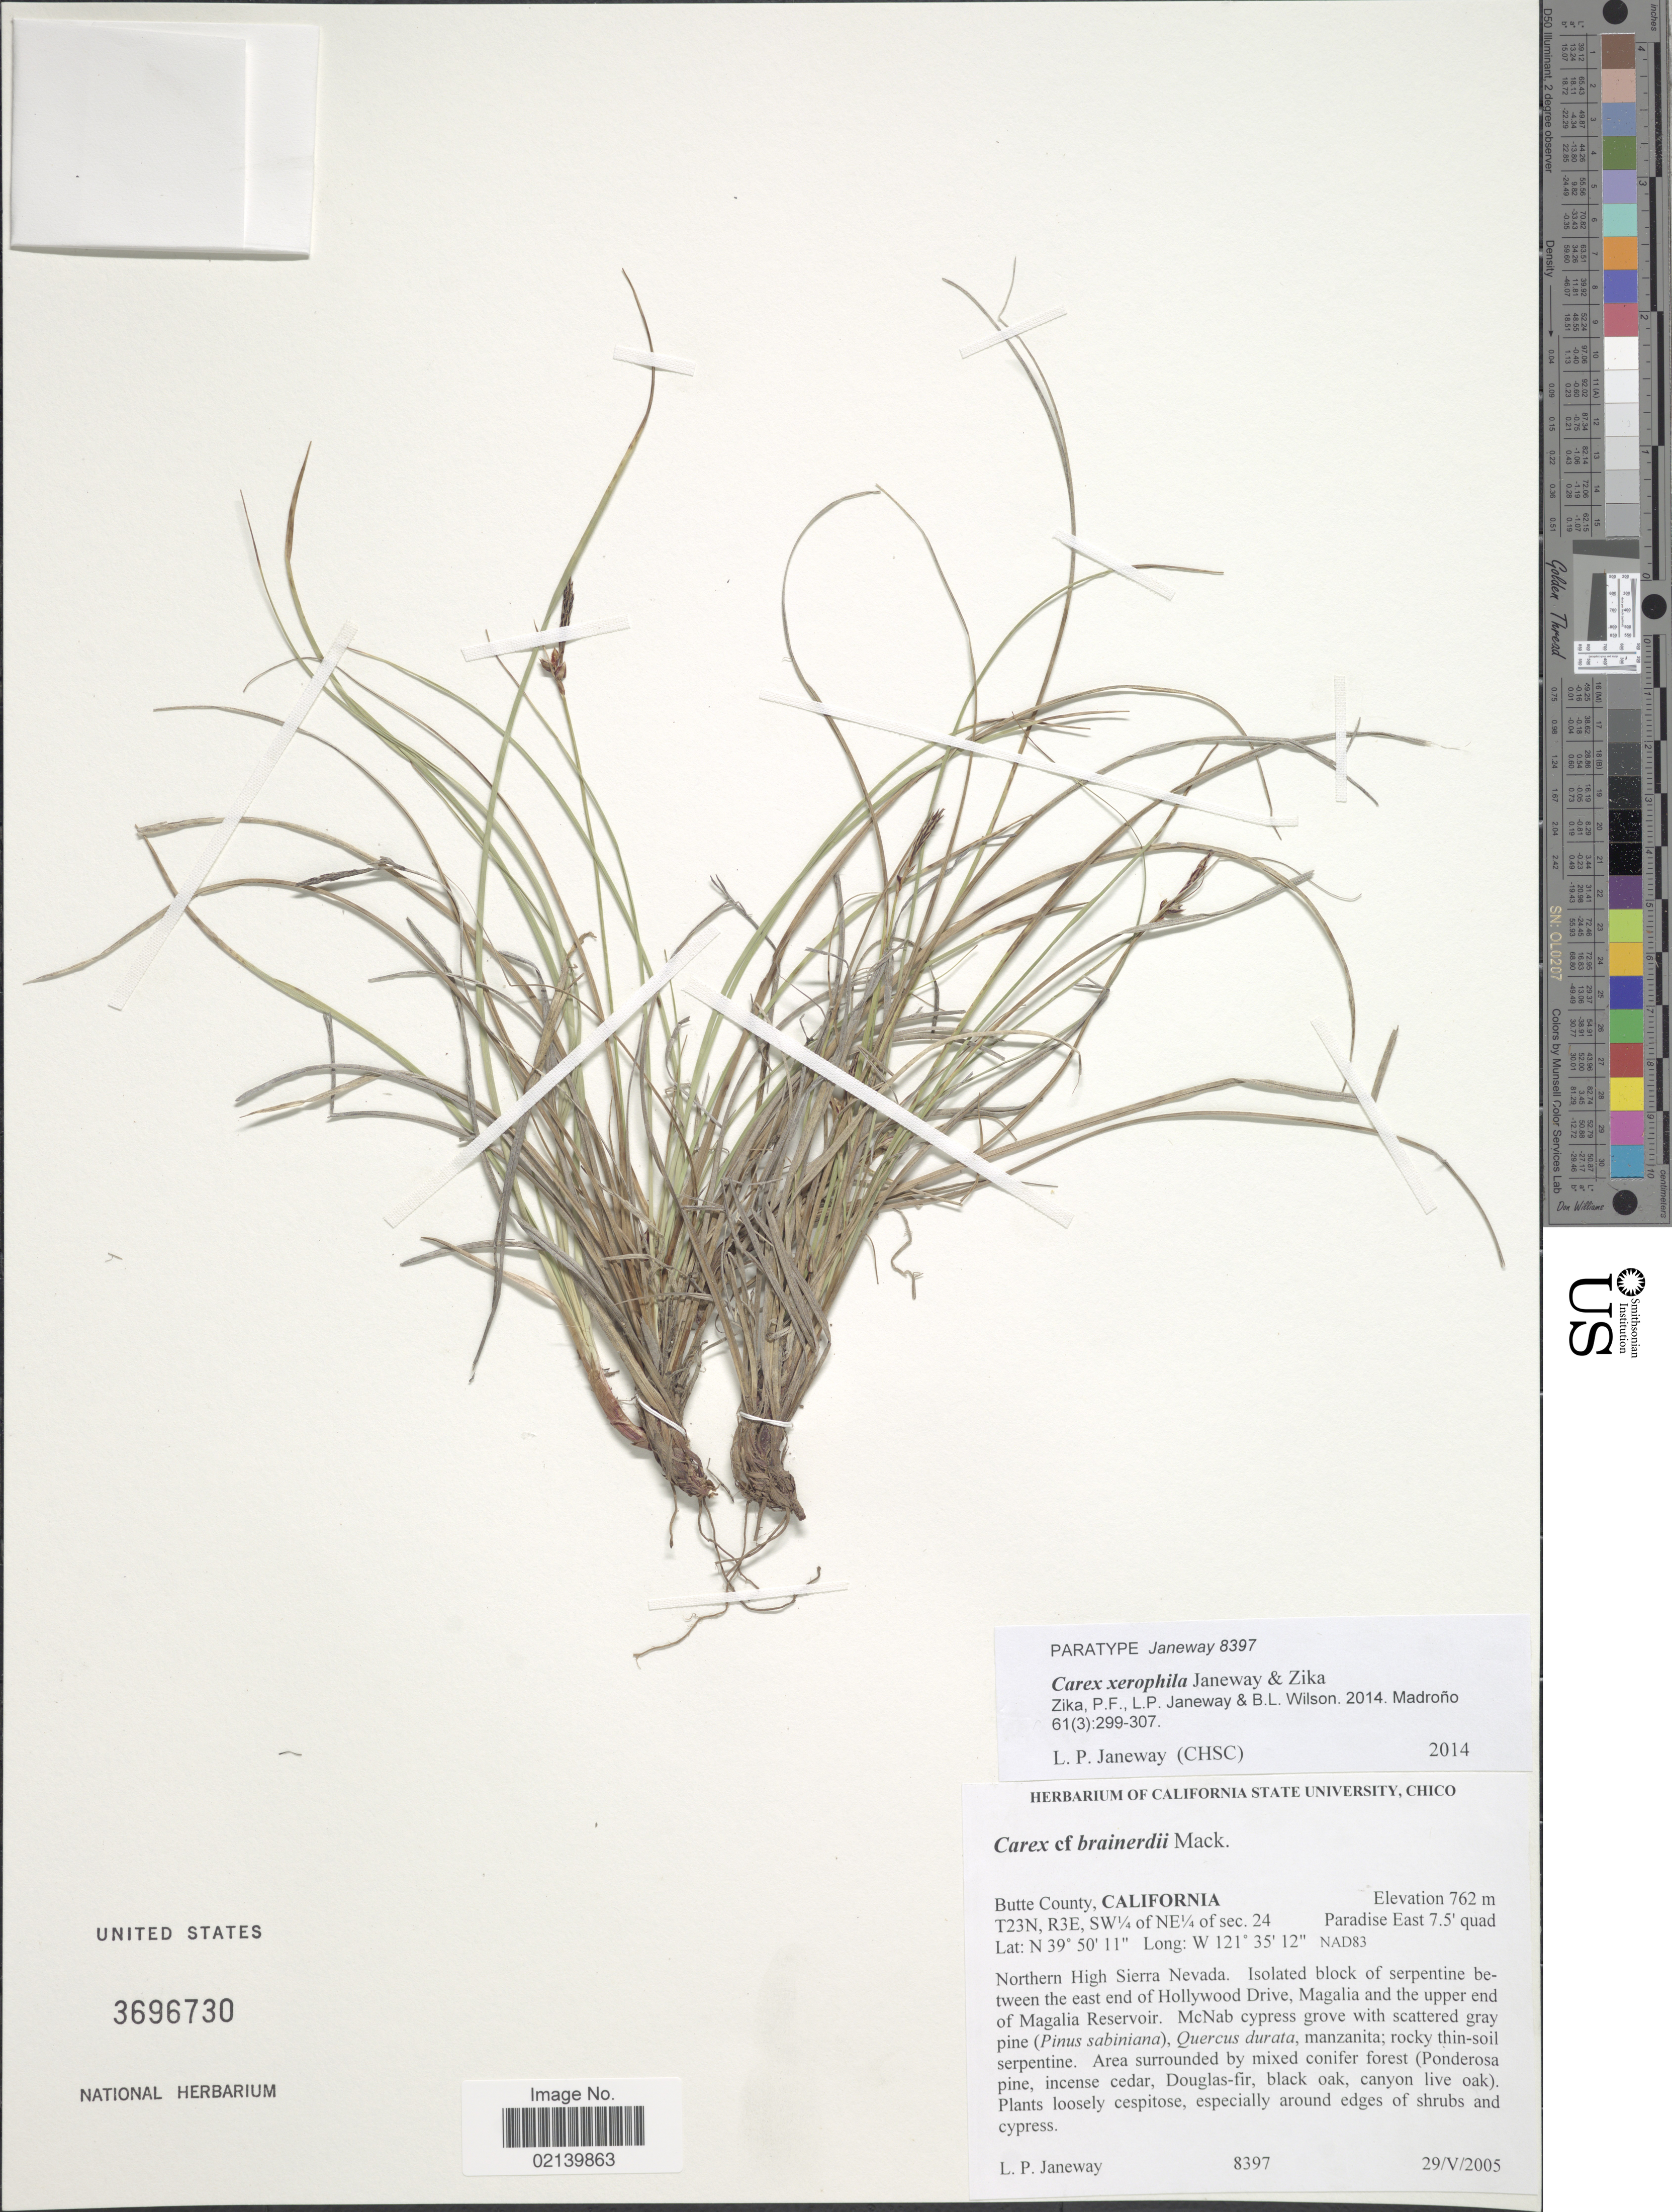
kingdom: Plantae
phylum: Tracheophyta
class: Liliopsida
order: Poales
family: Cyperaceae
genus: Carex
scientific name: Carex xerophila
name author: Janeway & Zika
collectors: L. P. Janeway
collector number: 8397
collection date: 2005-05-29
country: United States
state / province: California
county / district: Butte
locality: Butte County, California. T23N, R3E, SW¼ of NE¼ of Sec. 24, Paradise East 7.5' quad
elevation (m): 762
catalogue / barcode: US 3696730